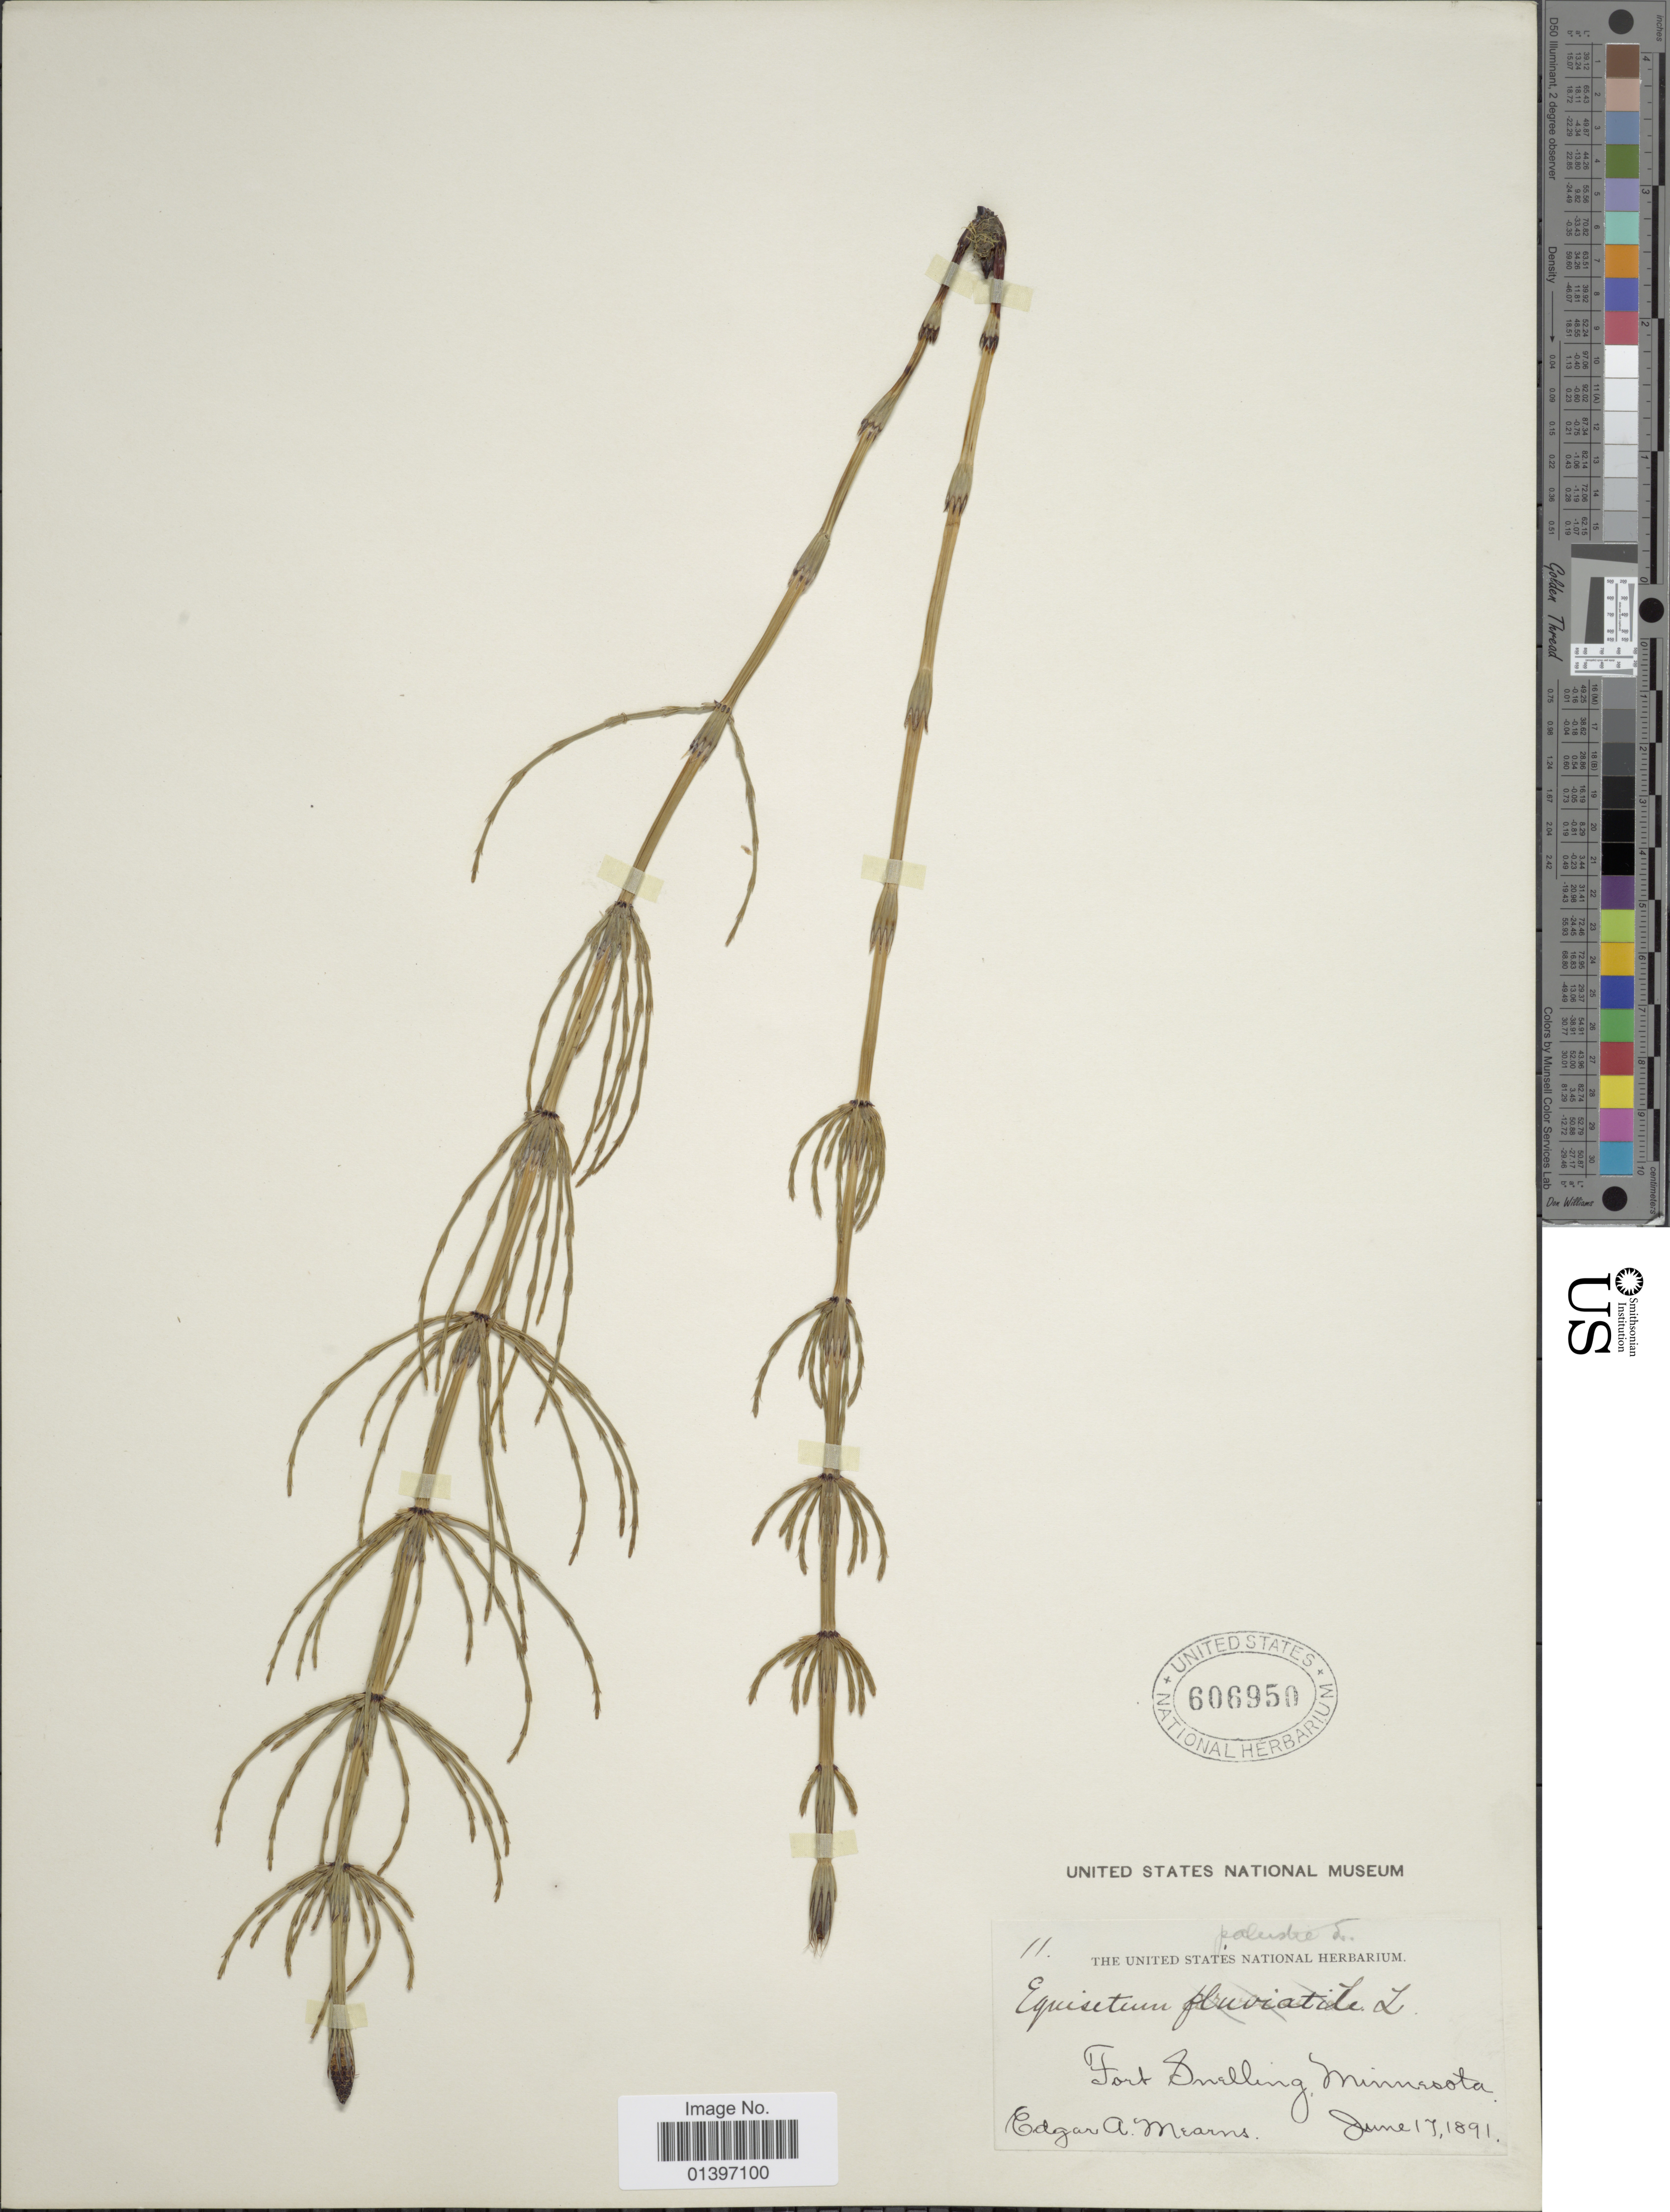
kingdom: Plantae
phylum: Tracheophyta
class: Polypodiopsida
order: Equisetales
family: Equisetaceae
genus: Equisetum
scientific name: Equisetum palustre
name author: L.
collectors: E. A. Mearns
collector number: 11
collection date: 1891-06-17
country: United States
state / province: Minnesota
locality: Fort Snelling, Minnesota.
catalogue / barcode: US 606950